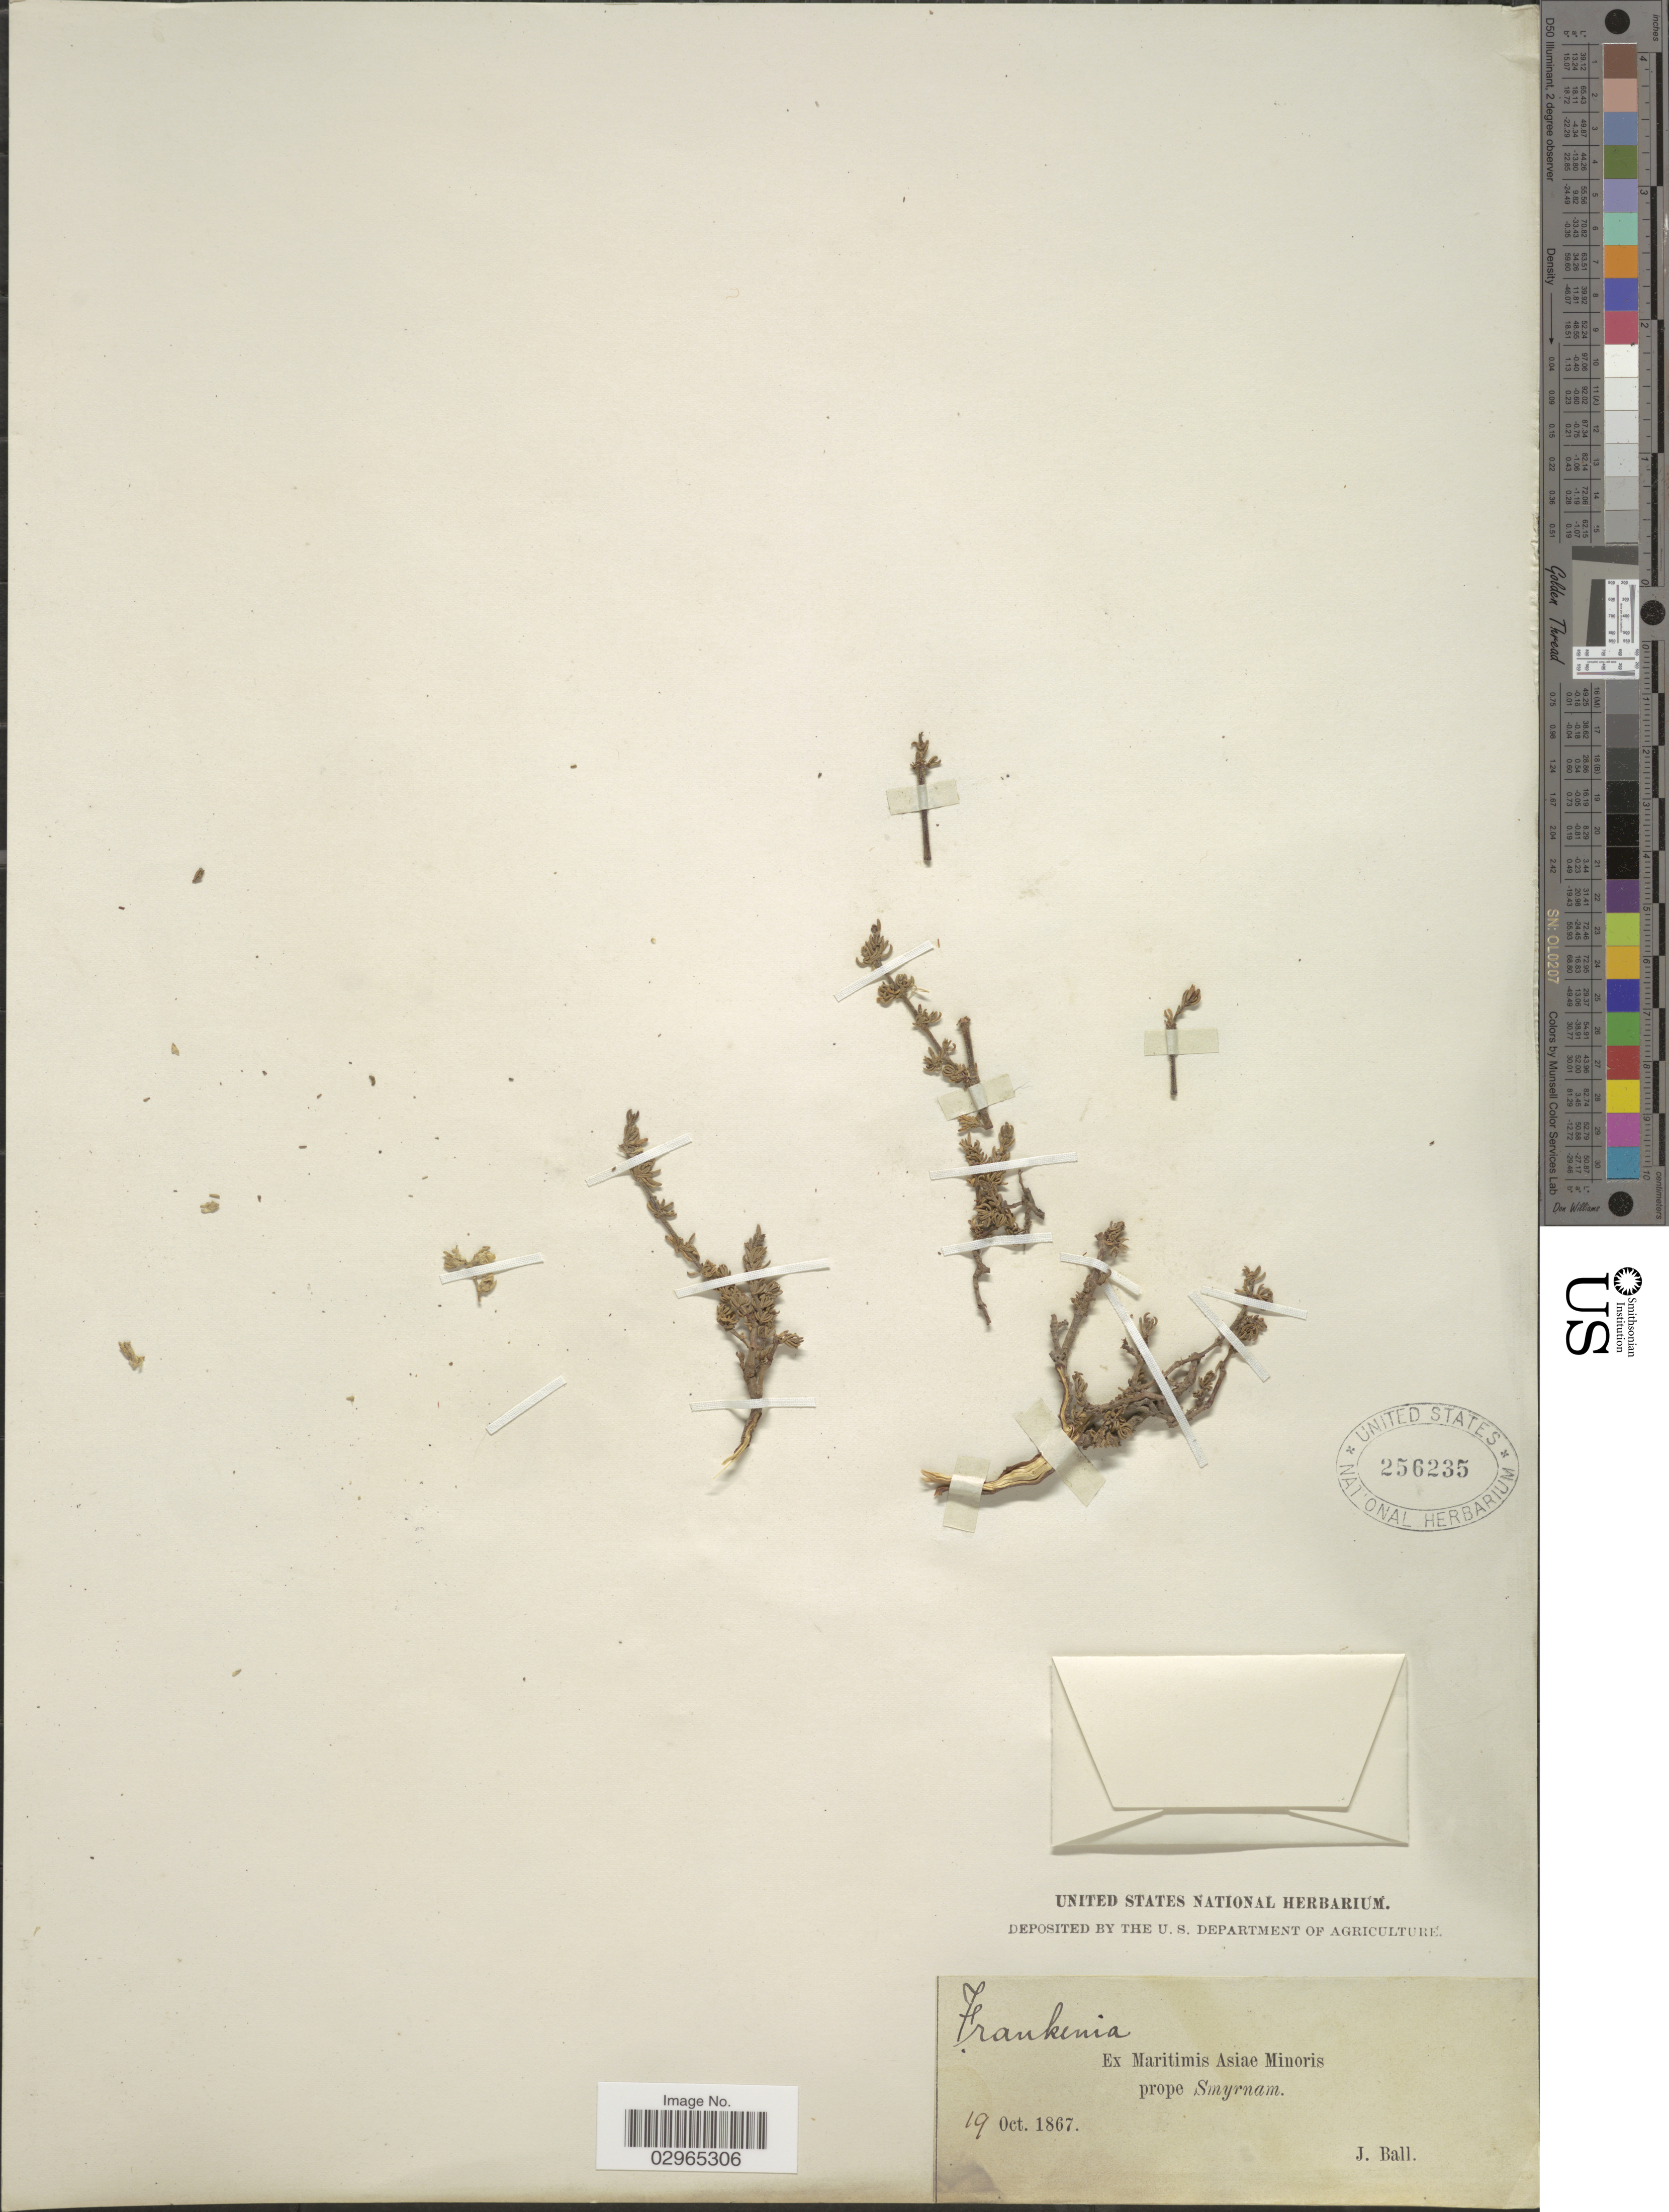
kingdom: Plantae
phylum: Tracheophyta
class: Magnoliopsida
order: Caryophyllales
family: Frankeniaceae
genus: Frankenia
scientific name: Frankenia sp.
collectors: J. Ball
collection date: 1867-10-19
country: Turkey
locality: Maritimis Asiae Minoris prope Smyrnam.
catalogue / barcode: US 256235